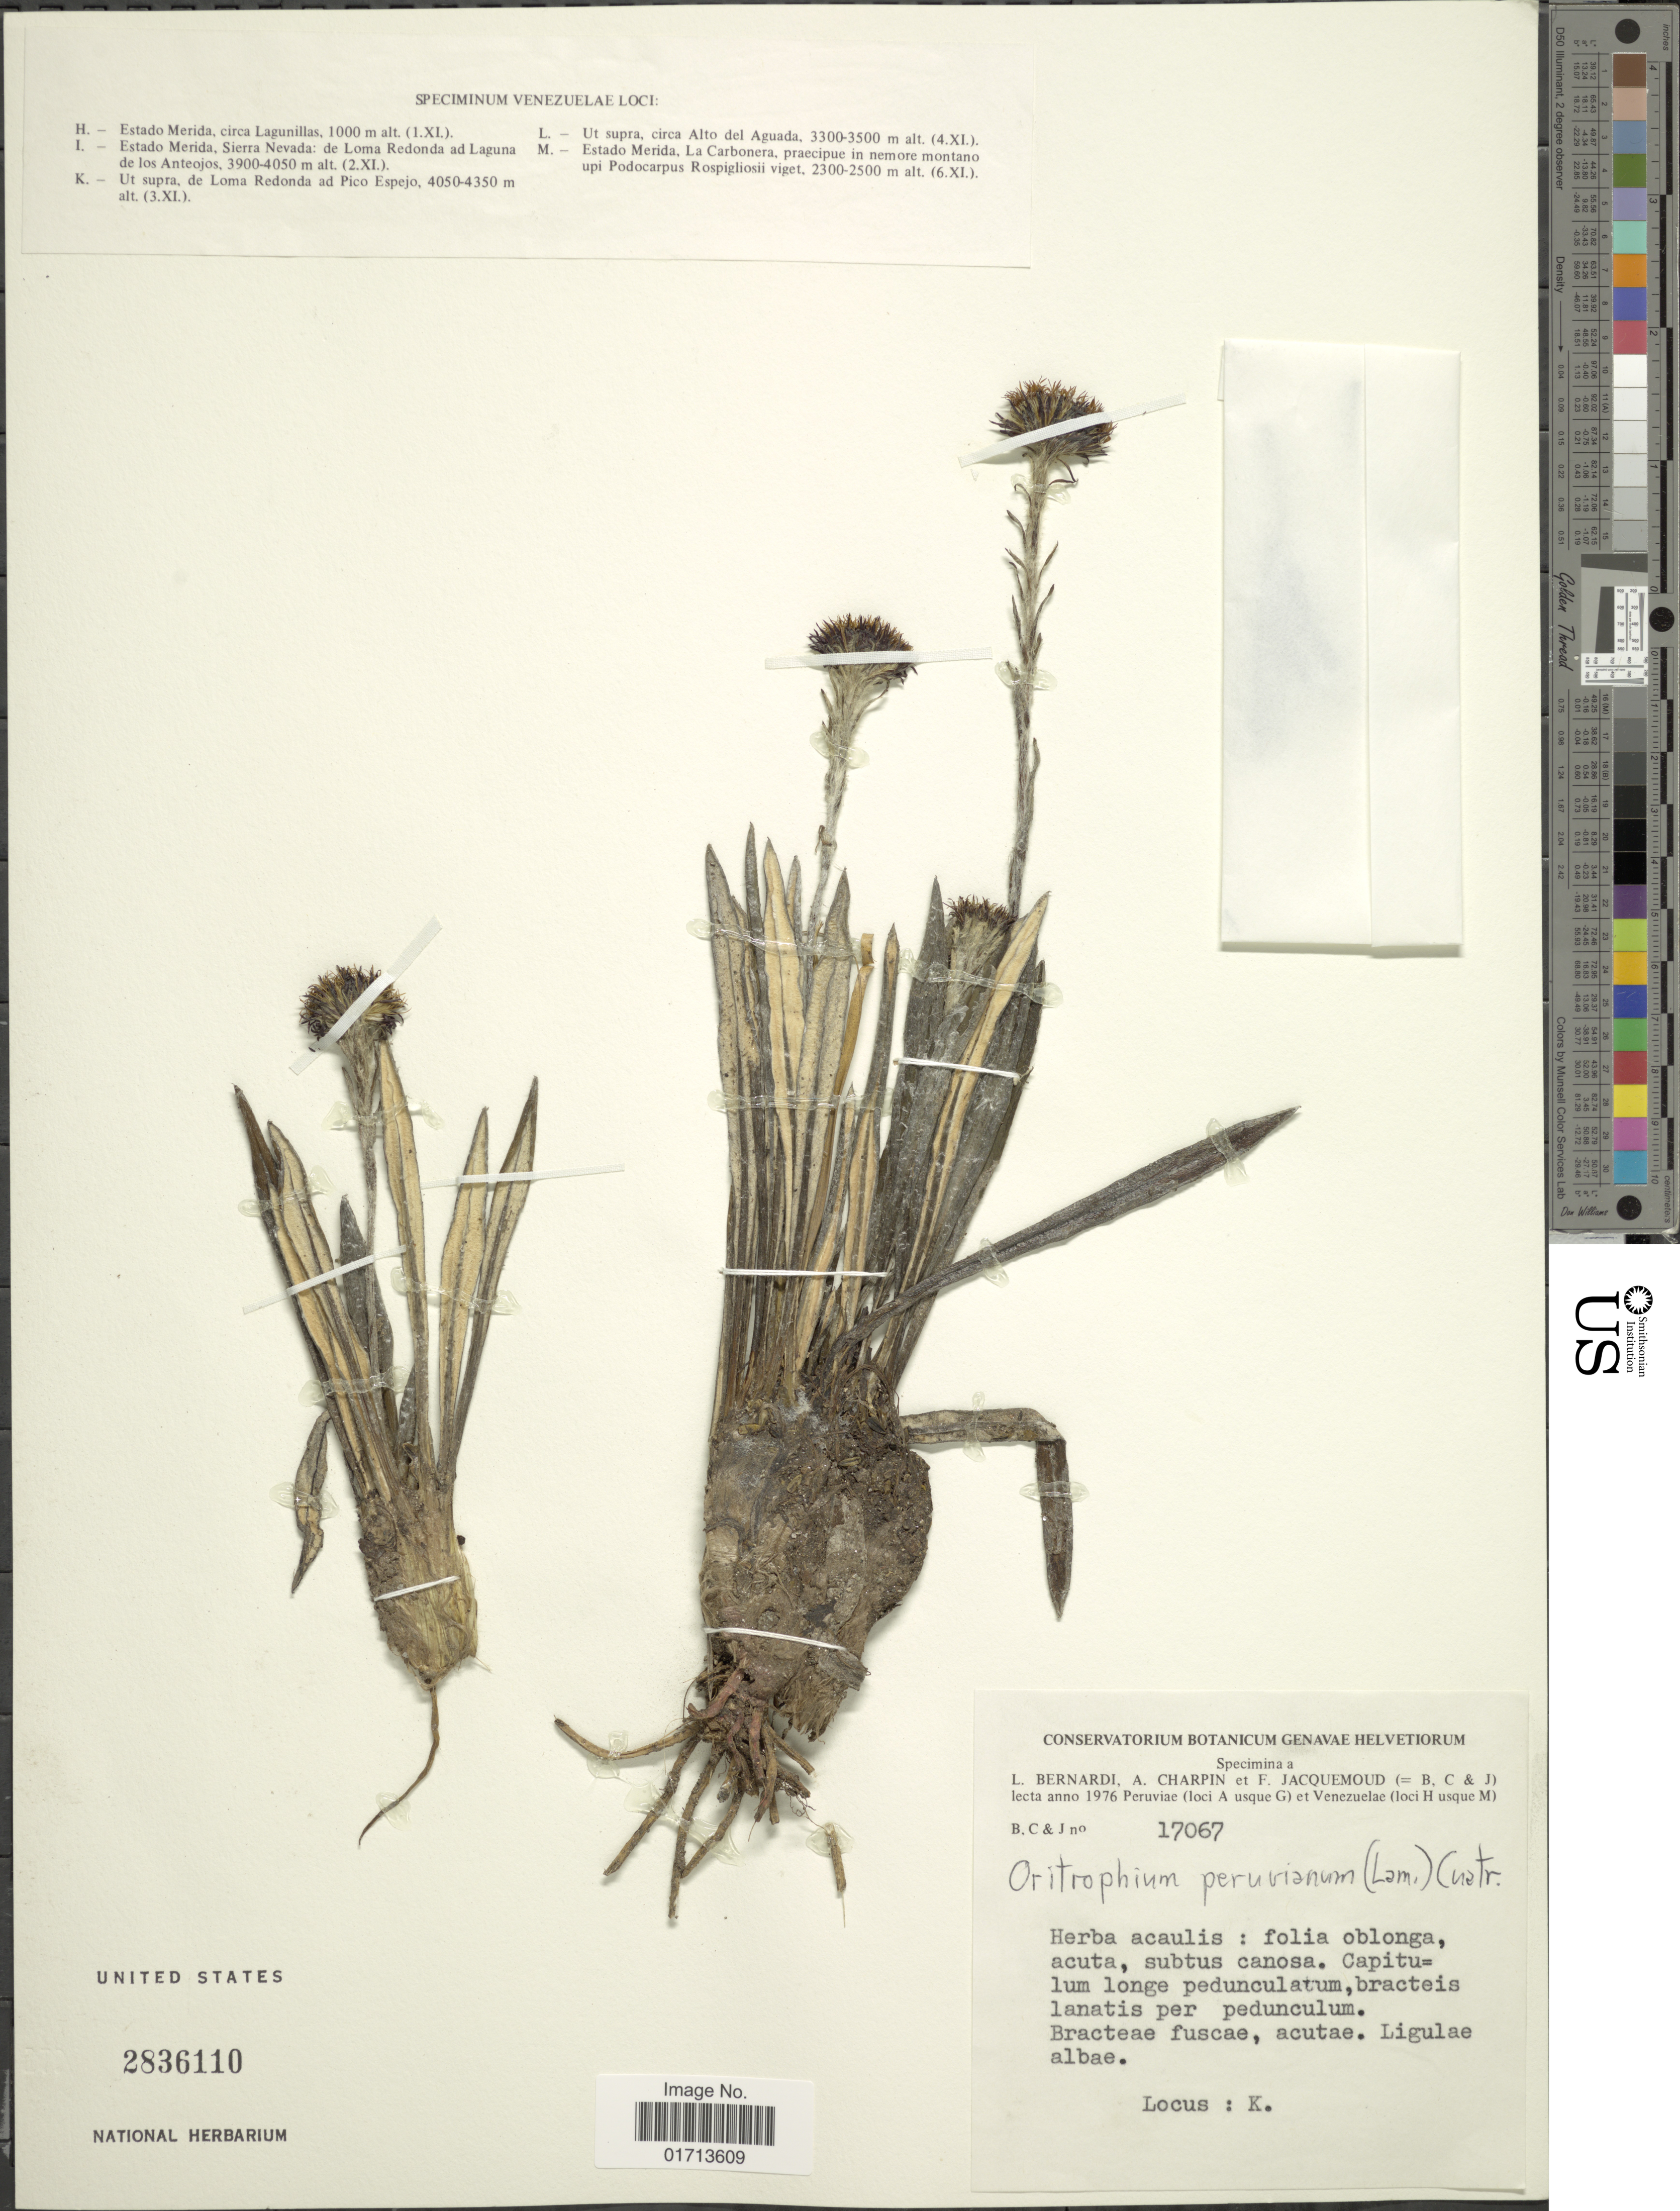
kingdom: Plantae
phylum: Tracheophyta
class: Magnoliopsida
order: Asterales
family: Asteraceae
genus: Oritrophium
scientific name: Oritrophium peruvianum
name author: (Lam.) Cuatrec.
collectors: L. Bernardi, A. Charpin & F. Jacquemoud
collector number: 17067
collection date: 1976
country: Venezuela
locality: Ut supra, de Loma Redonda ad Pico Espejo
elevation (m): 4050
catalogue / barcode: US 2836110